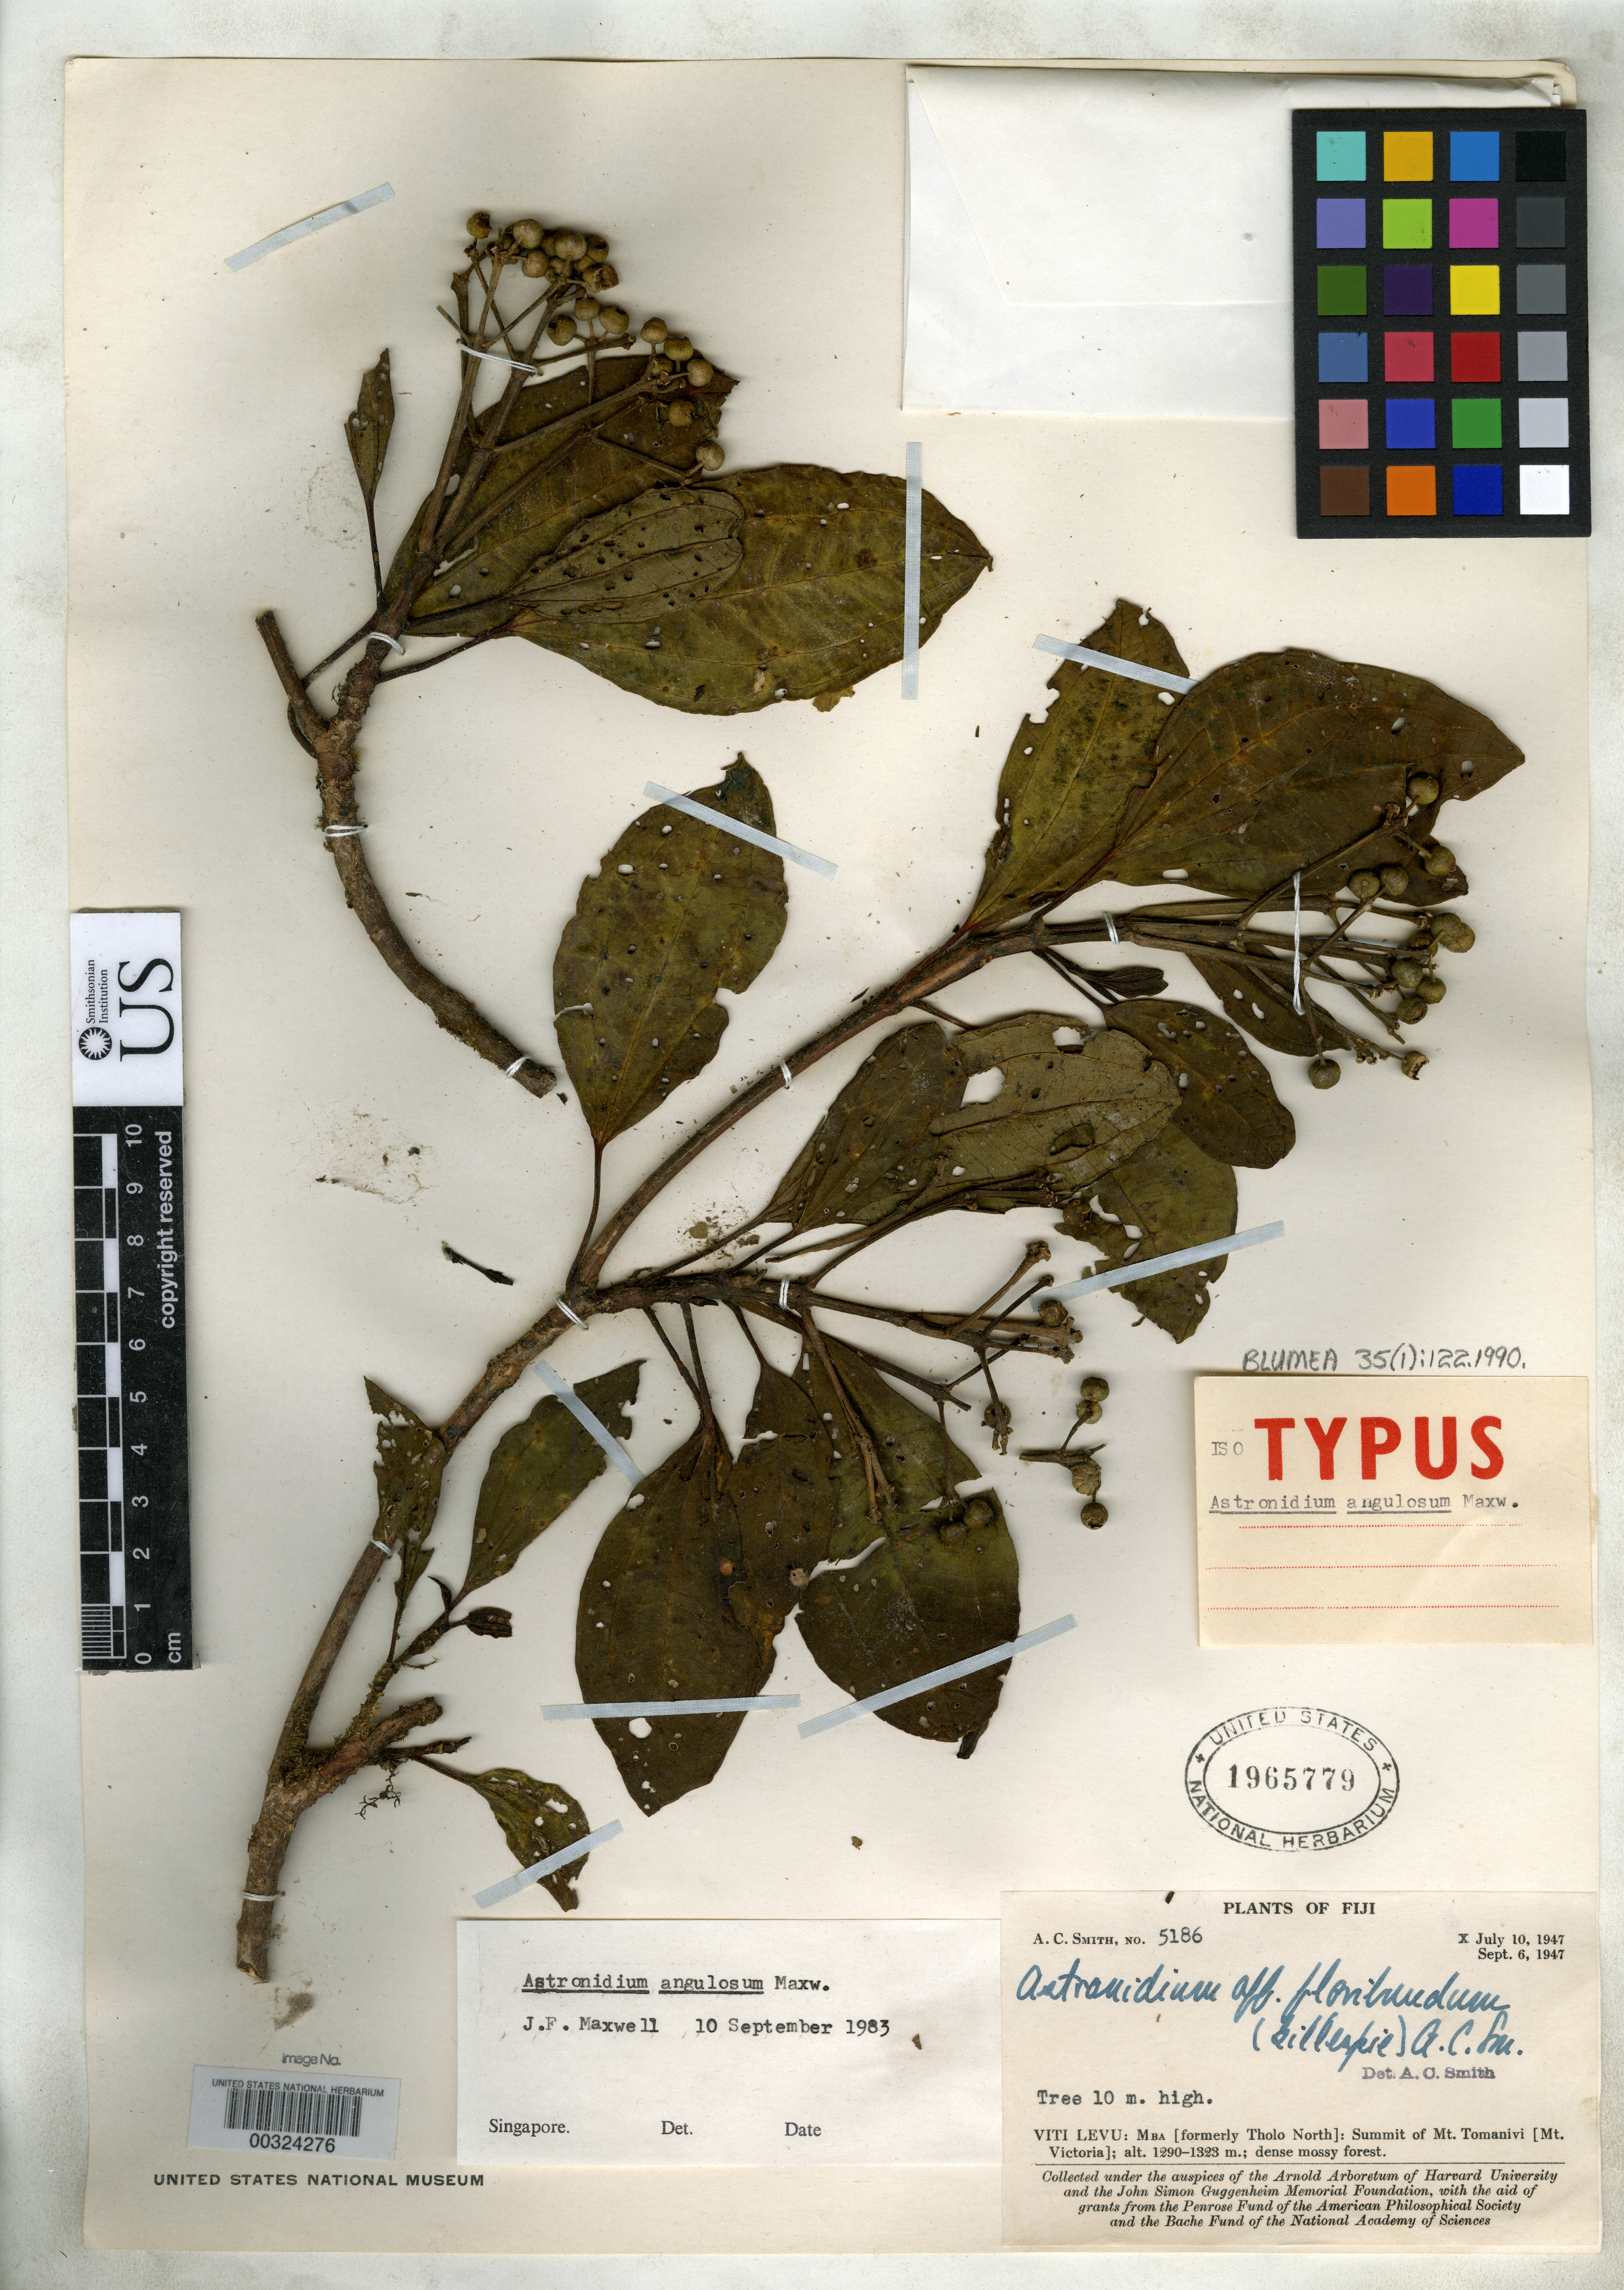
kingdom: Plantae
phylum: Tracheophyta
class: Magnoliopsida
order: Myrtales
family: Melastomataceae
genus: Astronidium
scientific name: Astronidium angulosum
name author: J.F. Maxwell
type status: Isolectotype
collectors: A. C. Smith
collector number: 5186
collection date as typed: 10 Jul 1947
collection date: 1947-07-10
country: Fiji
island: Viti Levu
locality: Mba (formerly Tholo North), summit of Mt. Tomanivi (Mt. Victoria). [Viti Levu Group]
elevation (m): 1200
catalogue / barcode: US 1965779